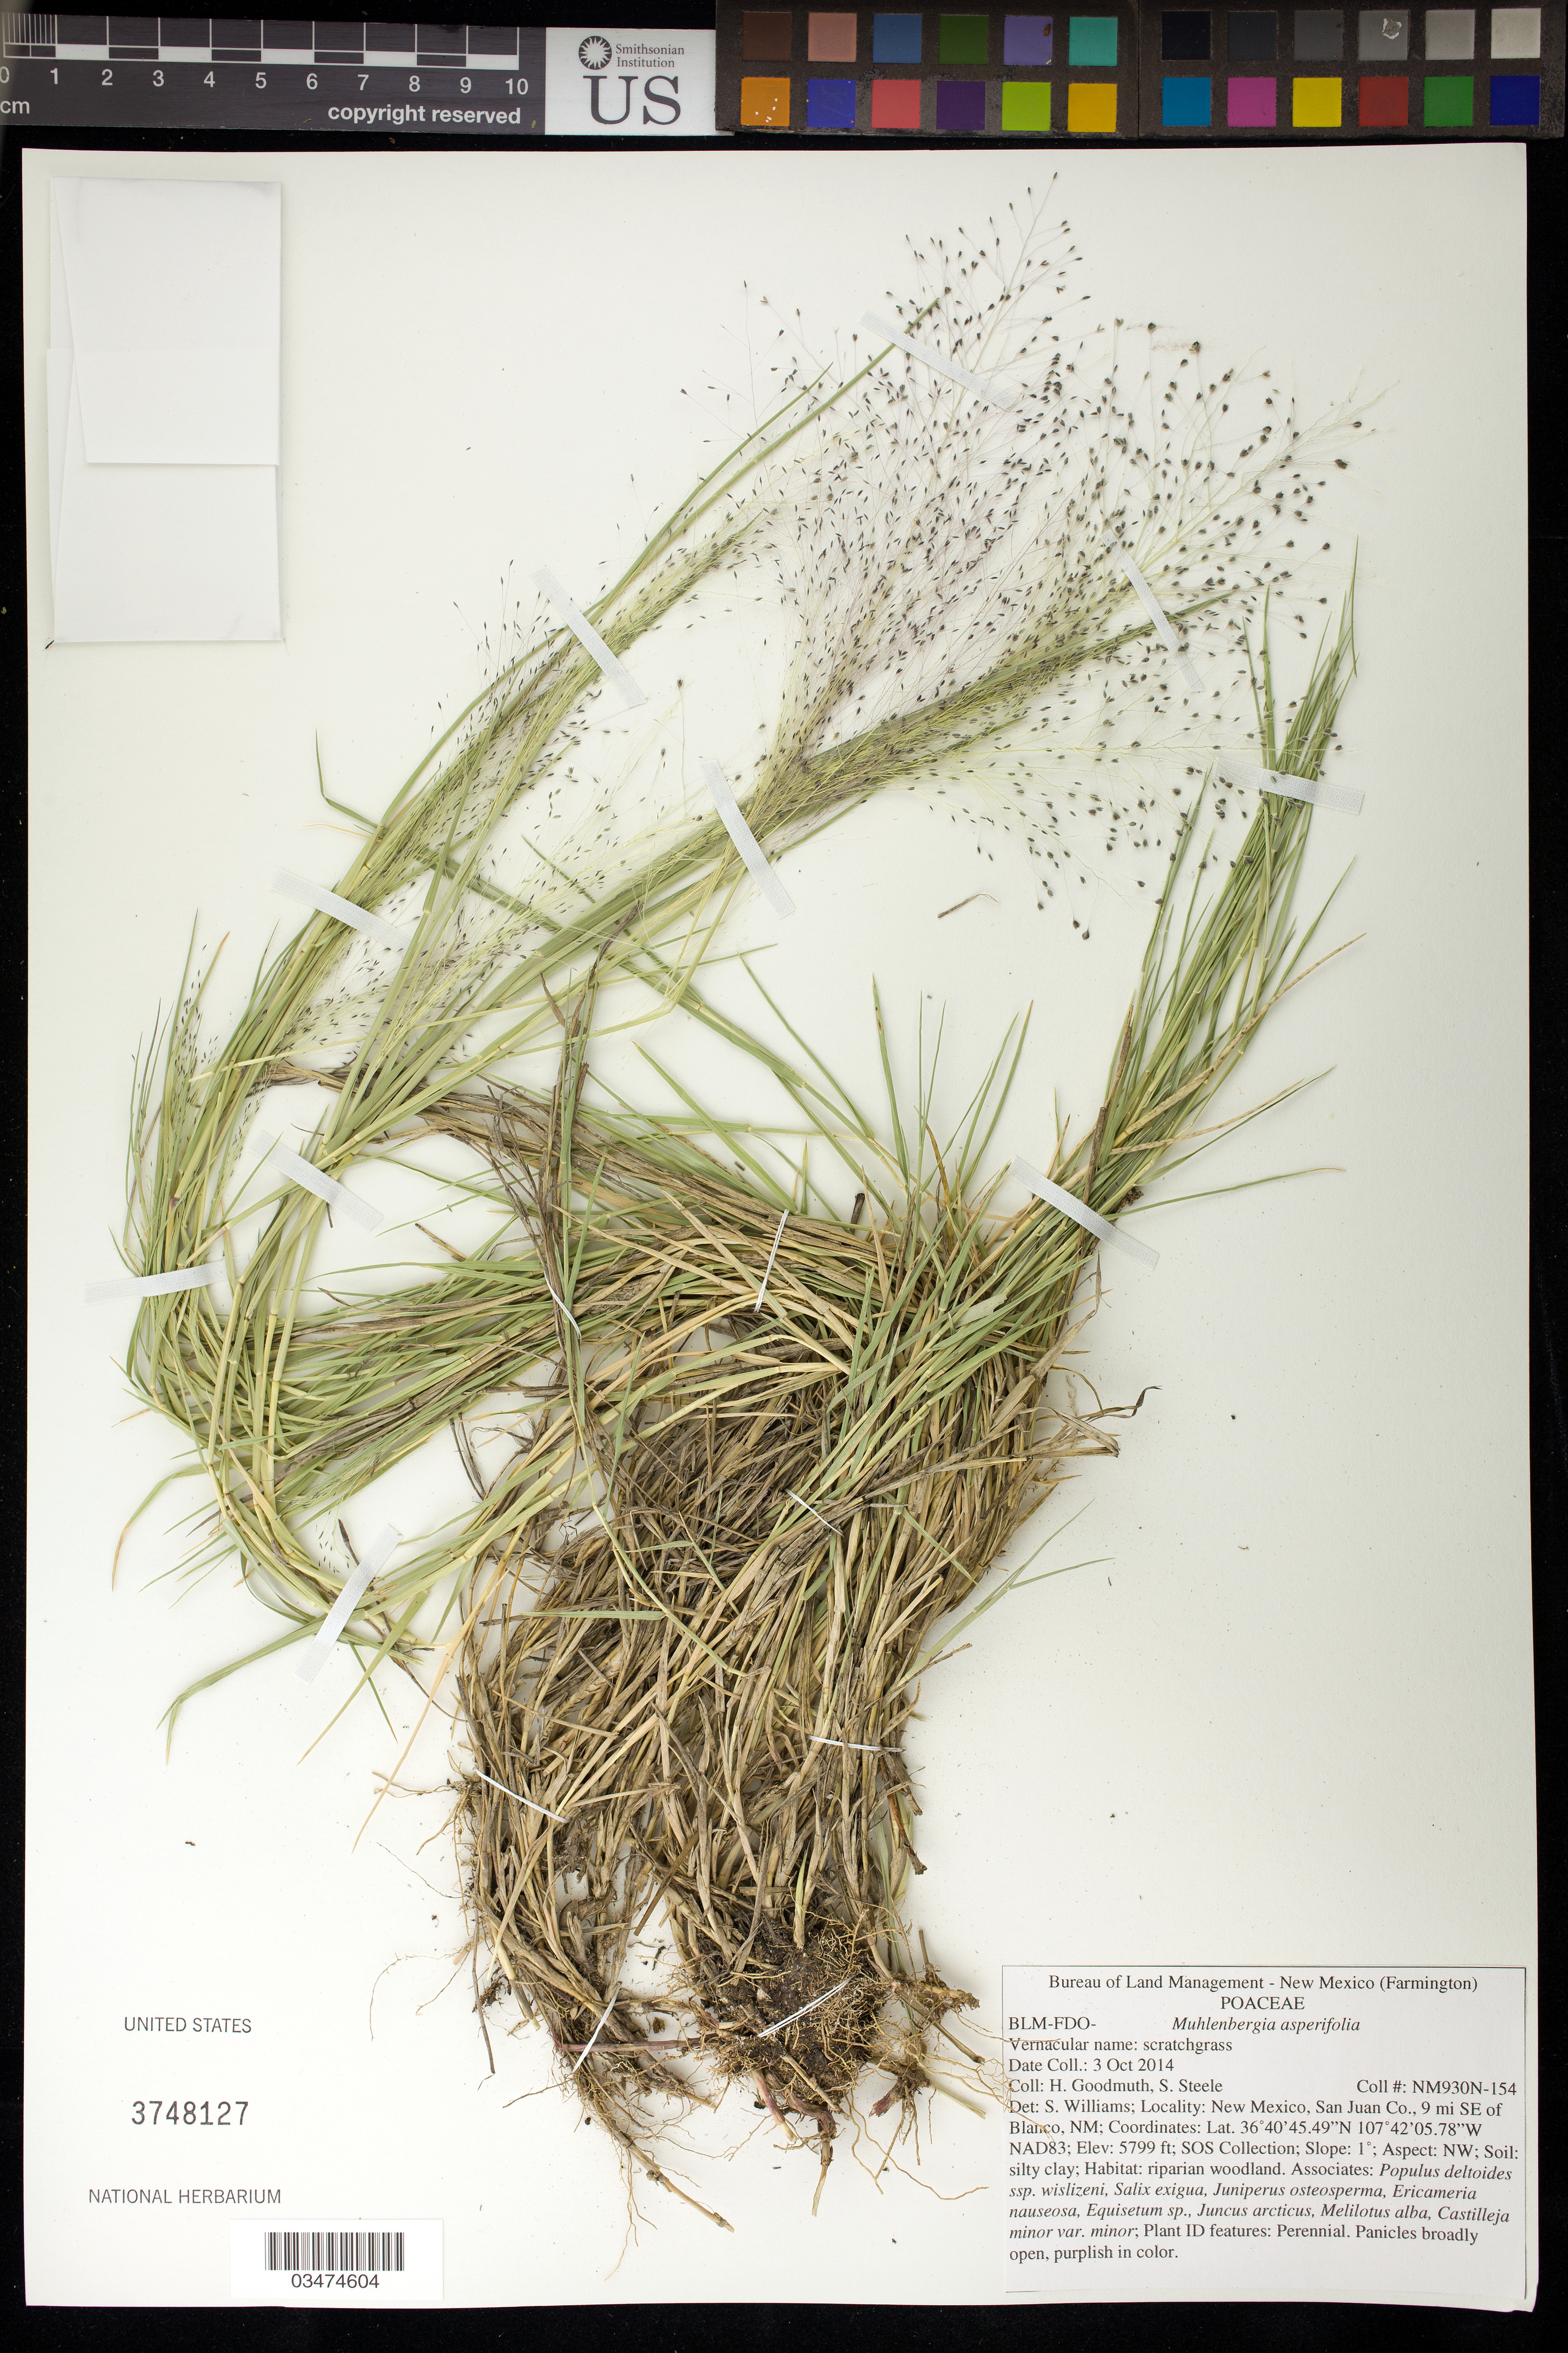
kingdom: Plantae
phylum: Tracheophyta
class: Liliopsida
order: Poales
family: Poaceae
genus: Muhlenbergia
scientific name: Muhlenbergia asperifolia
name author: (Nees & Meyen ex Trin.) Parodi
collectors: H. Goodmuth & S. Steele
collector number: NM930N-154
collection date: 2014-10-03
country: United States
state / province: New Mexico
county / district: San Juan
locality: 9 mi. SE of Blanco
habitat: Silty clay. Riparian woodland..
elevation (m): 1768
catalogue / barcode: US 3748127